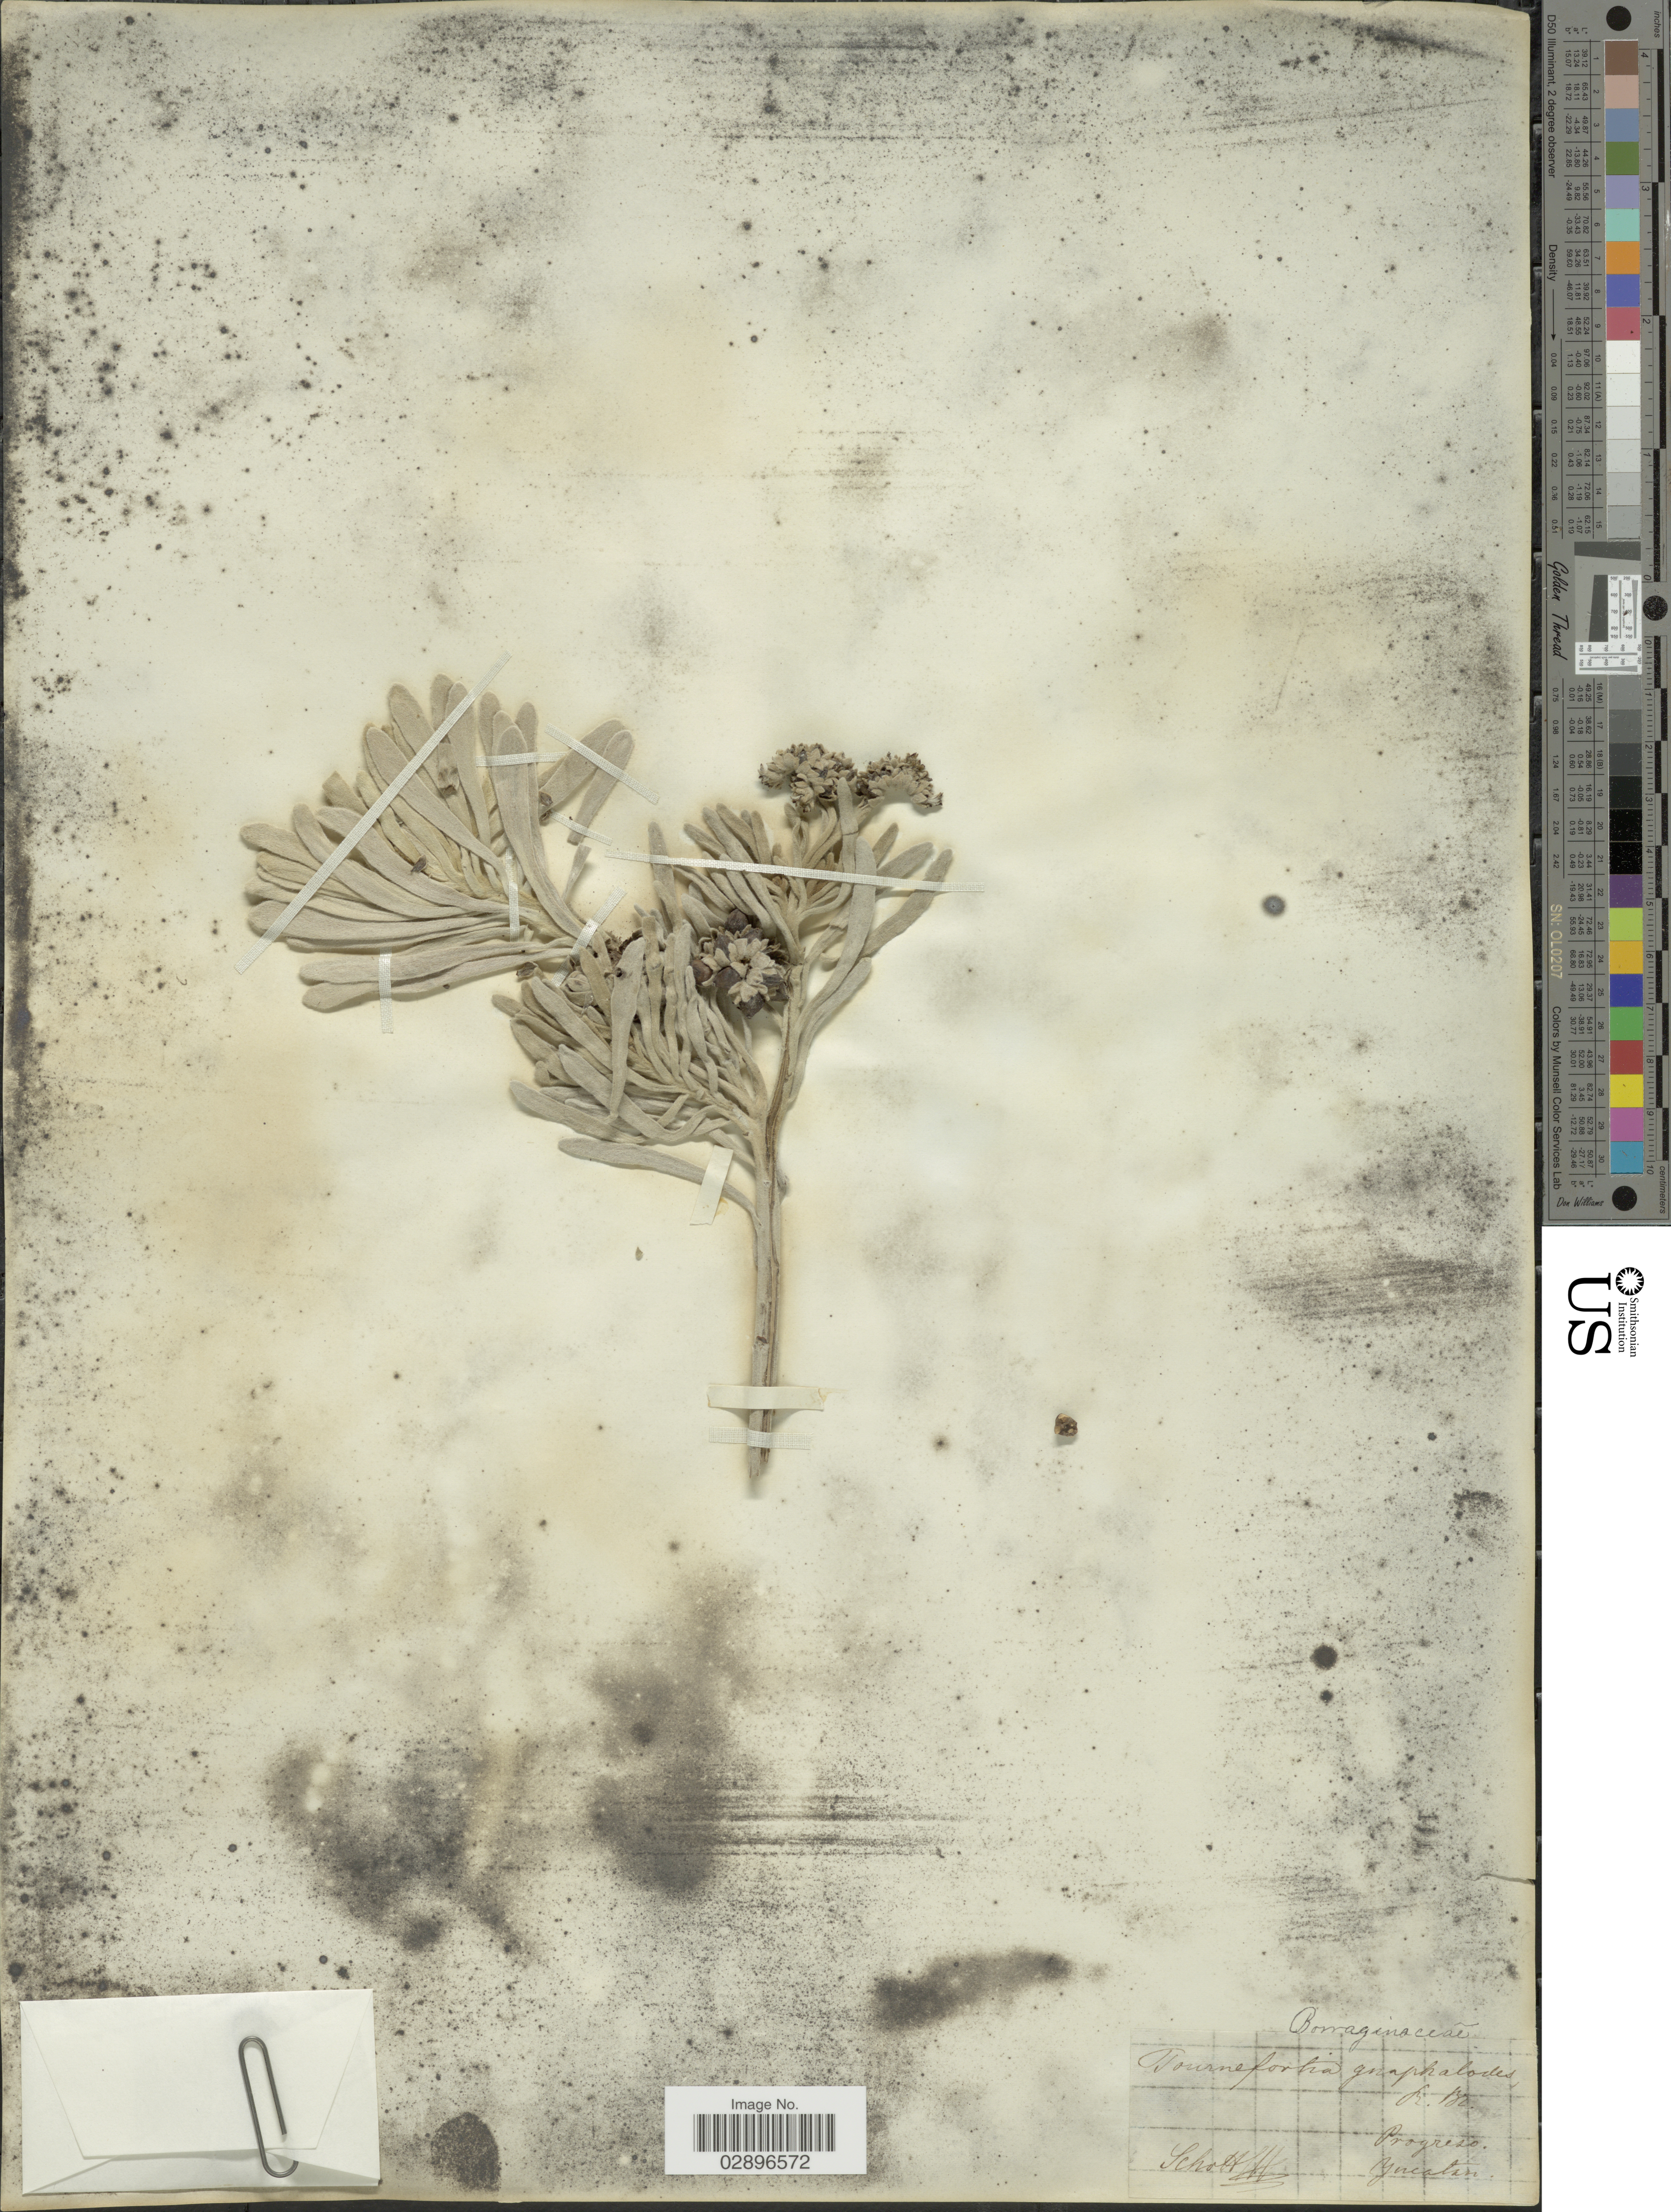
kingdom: Plantae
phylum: Tracheophyta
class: Magnoliopsida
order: Boraginales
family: Heliotropiaceae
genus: Tournefortia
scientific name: Tournefortia gnaphalodes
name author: (L.) R. Br. ex Roem. & Schult.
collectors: Schott, --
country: Mexico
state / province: Yucatán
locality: Progreso.